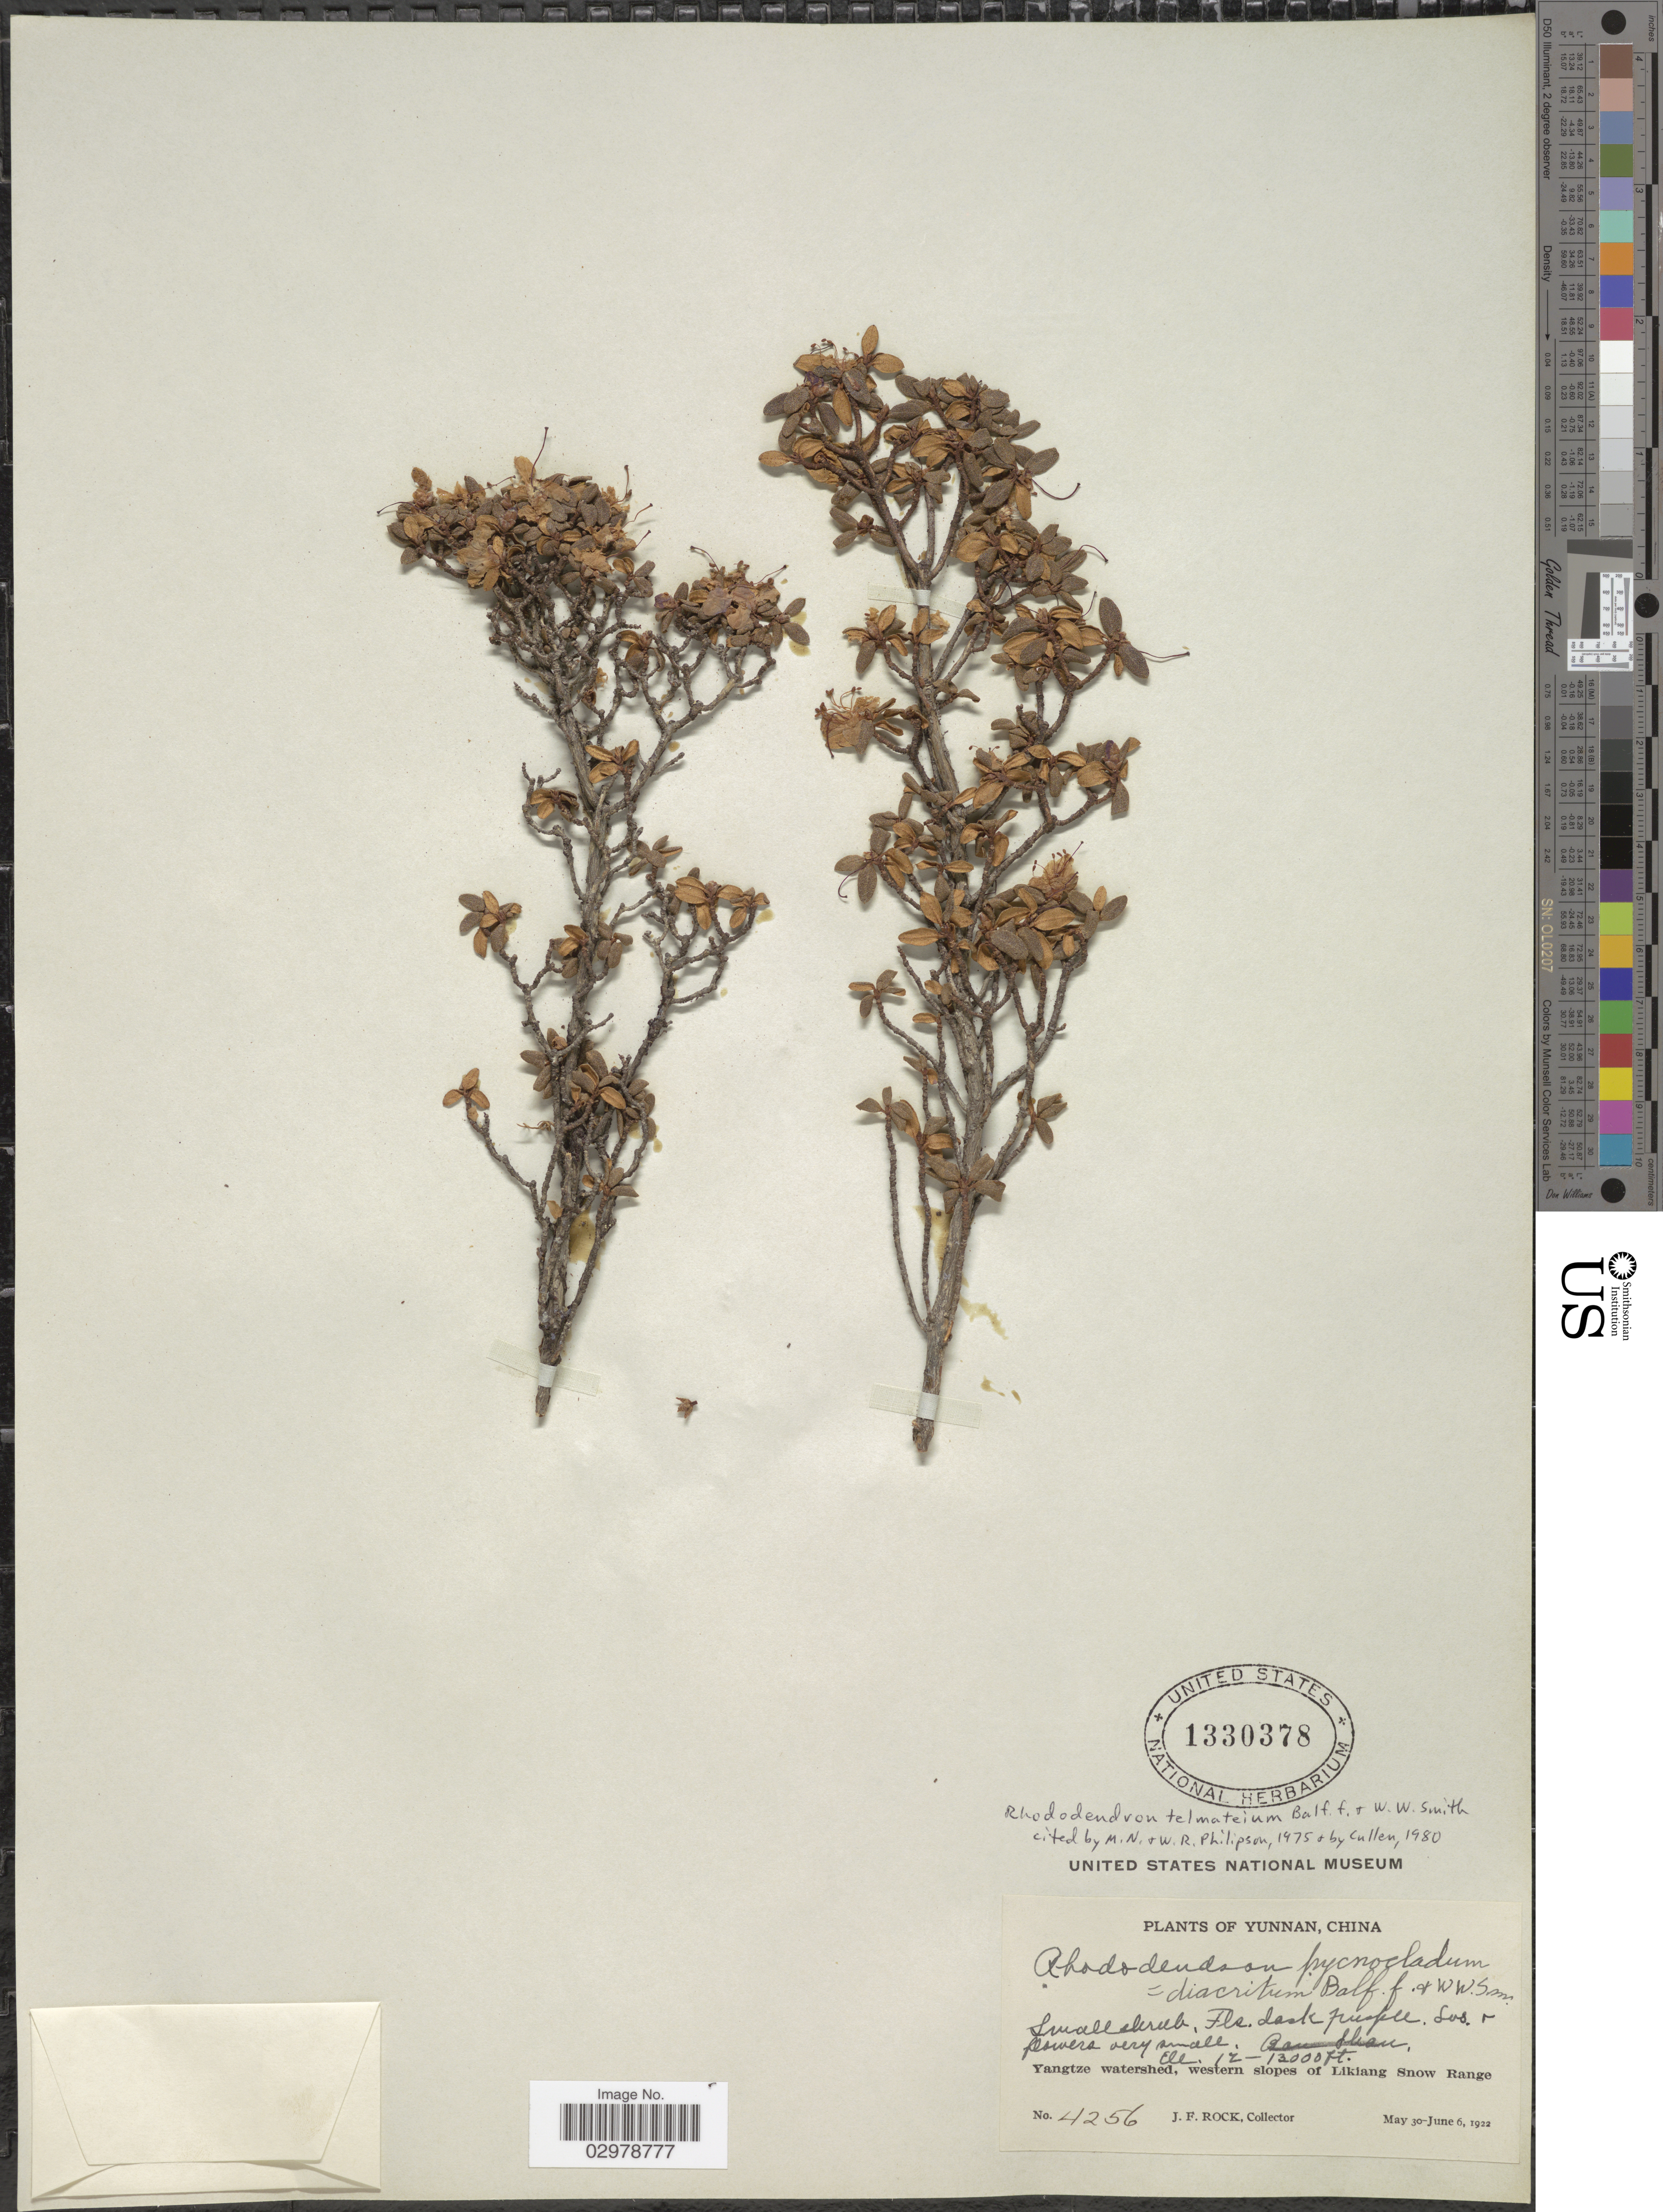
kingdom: Plantae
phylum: Tracheophyta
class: Magnoliopsida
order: Ericales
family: Ericaceae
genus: Rhododendron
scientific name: Rhododendron telmateium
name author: Balf. f. & W.W. Sm.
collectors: J. Rock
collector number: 4256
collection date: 1922-05-30/1922-06-06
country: China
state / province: Yunnan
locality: Yangtze watershed, western slopes of Likiang Snow Range.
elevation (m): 3658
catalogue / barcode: US 1330378